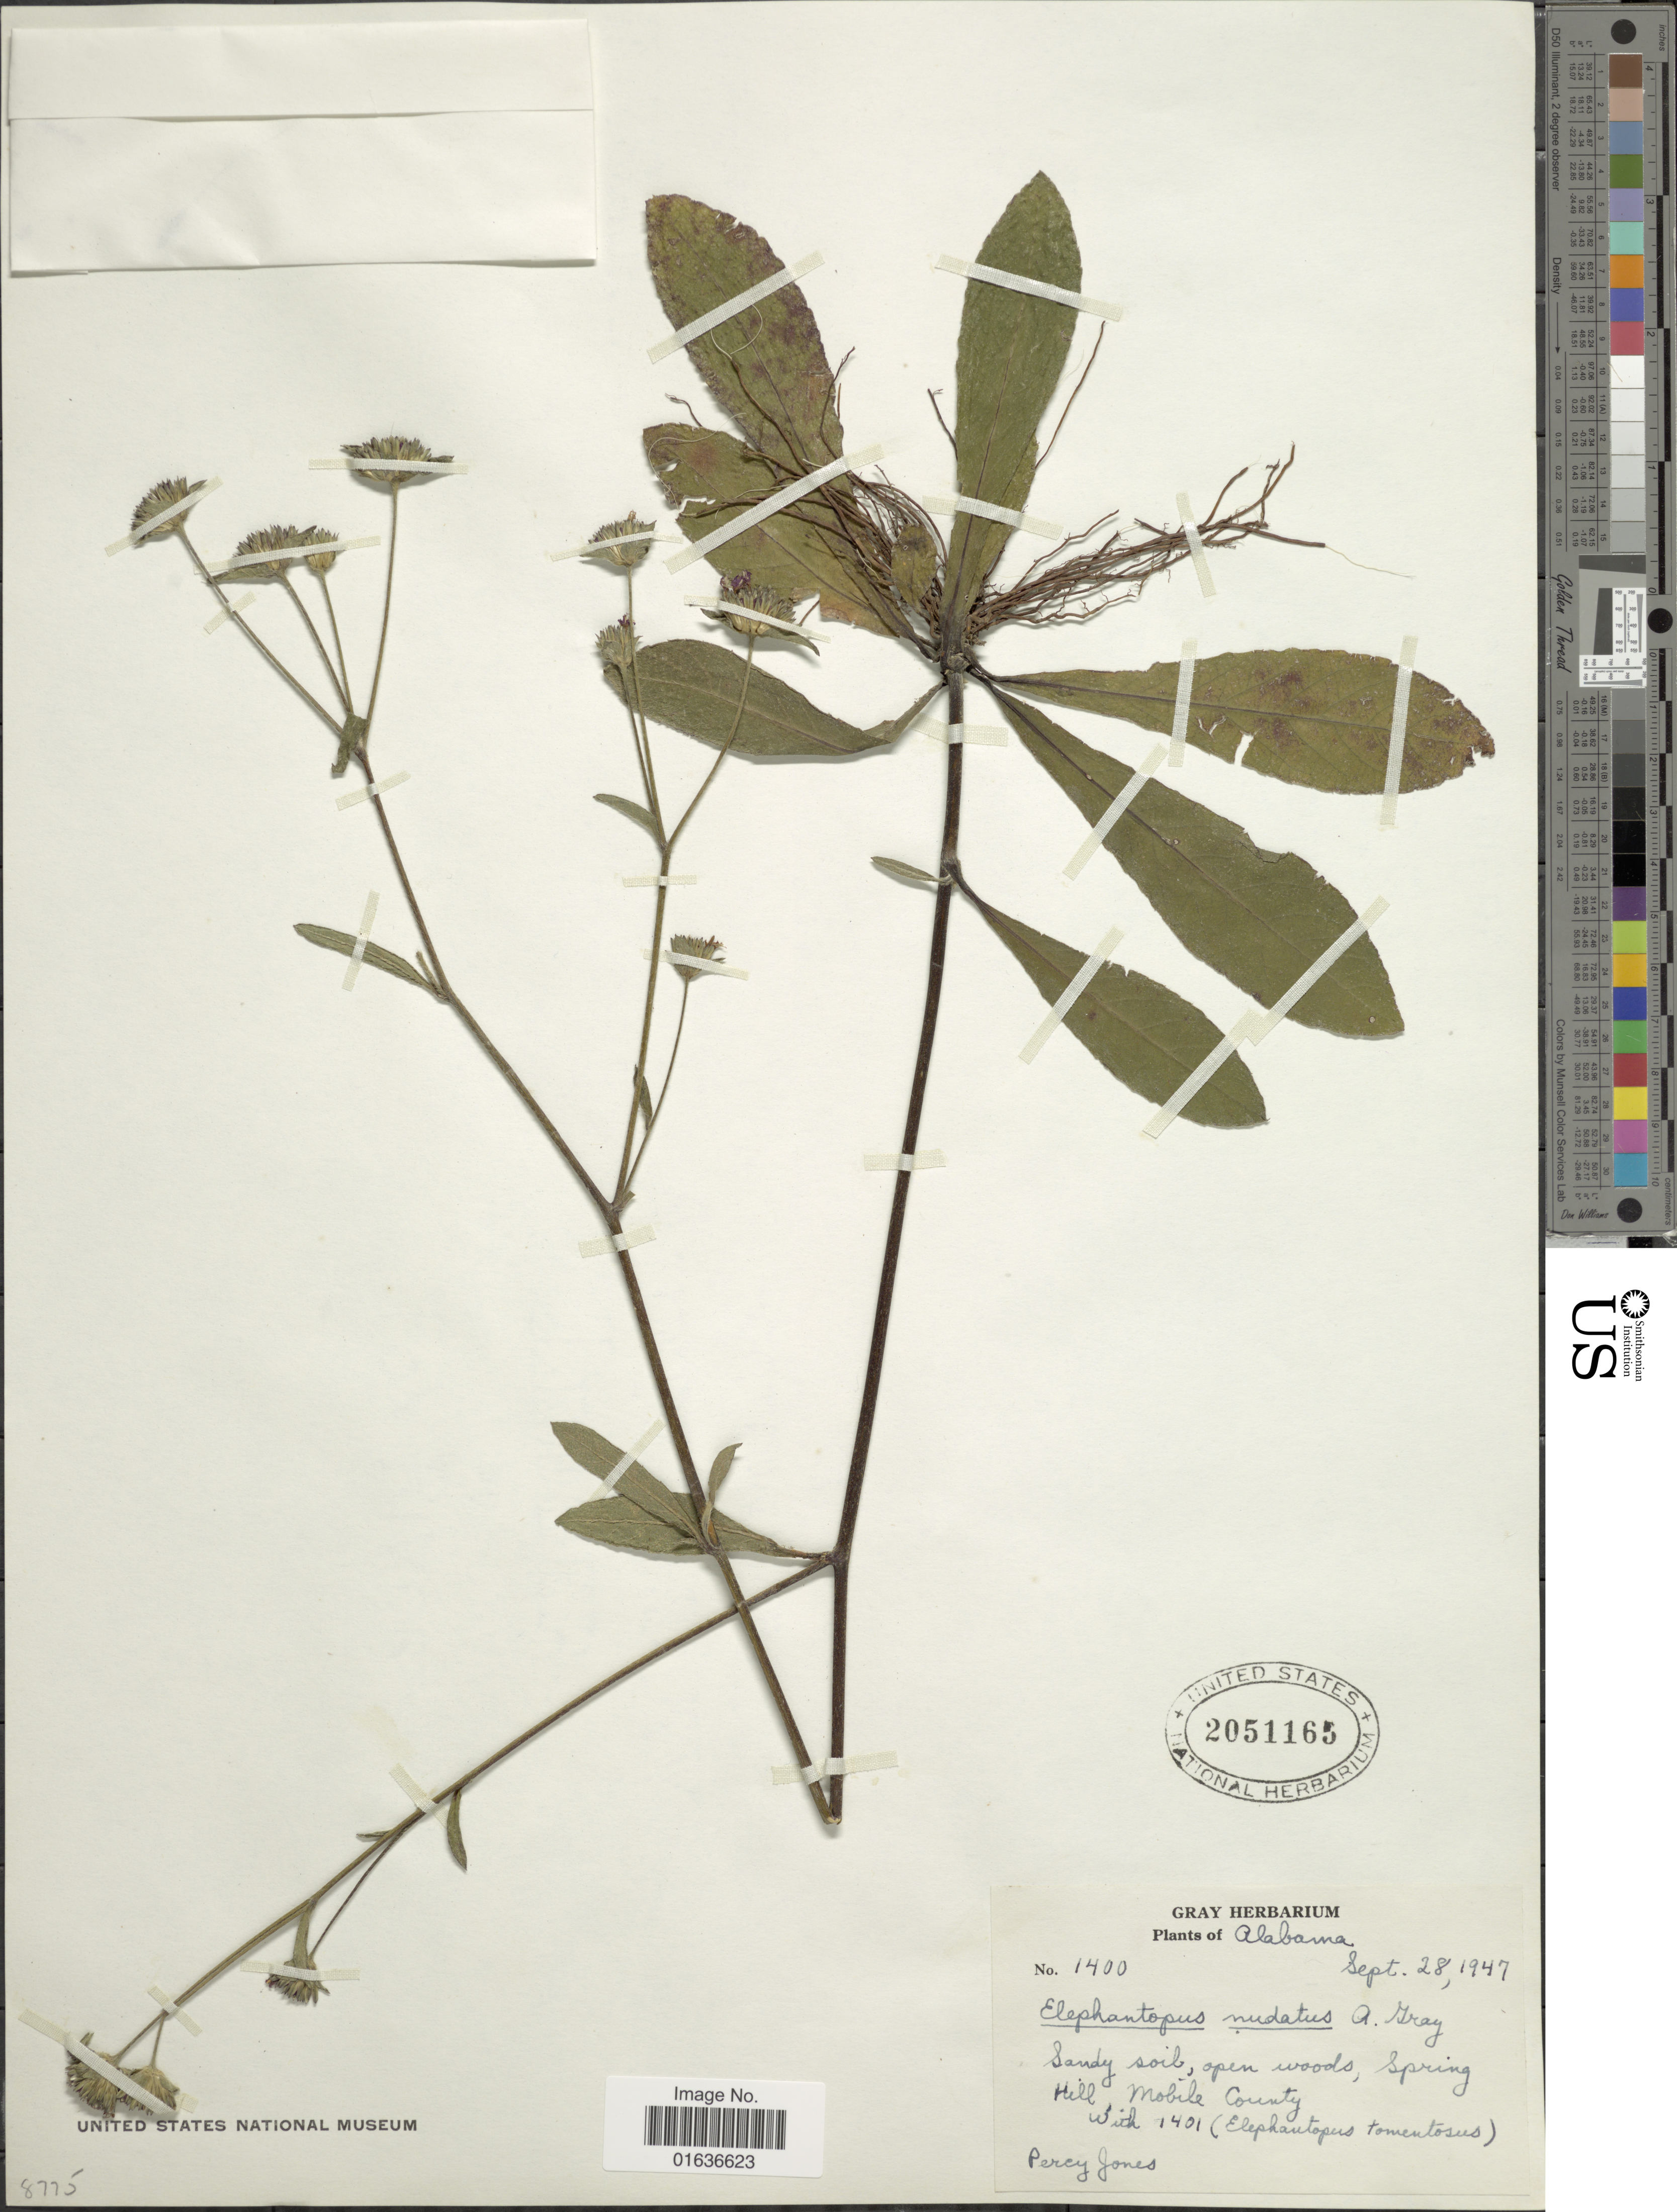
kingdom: Plantae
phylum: Tracheophyta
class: Magnoliopsida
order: Asterales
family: Asteraceae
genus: Elephantopus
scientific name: Elephantopus nudatus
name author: A. Gray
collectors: P. Jones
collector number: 1400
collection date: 1947-08-28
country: United States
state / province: Alabama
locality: Sandy soil, open woods, Spring Hill, Mobile County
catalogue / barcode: US 2051165